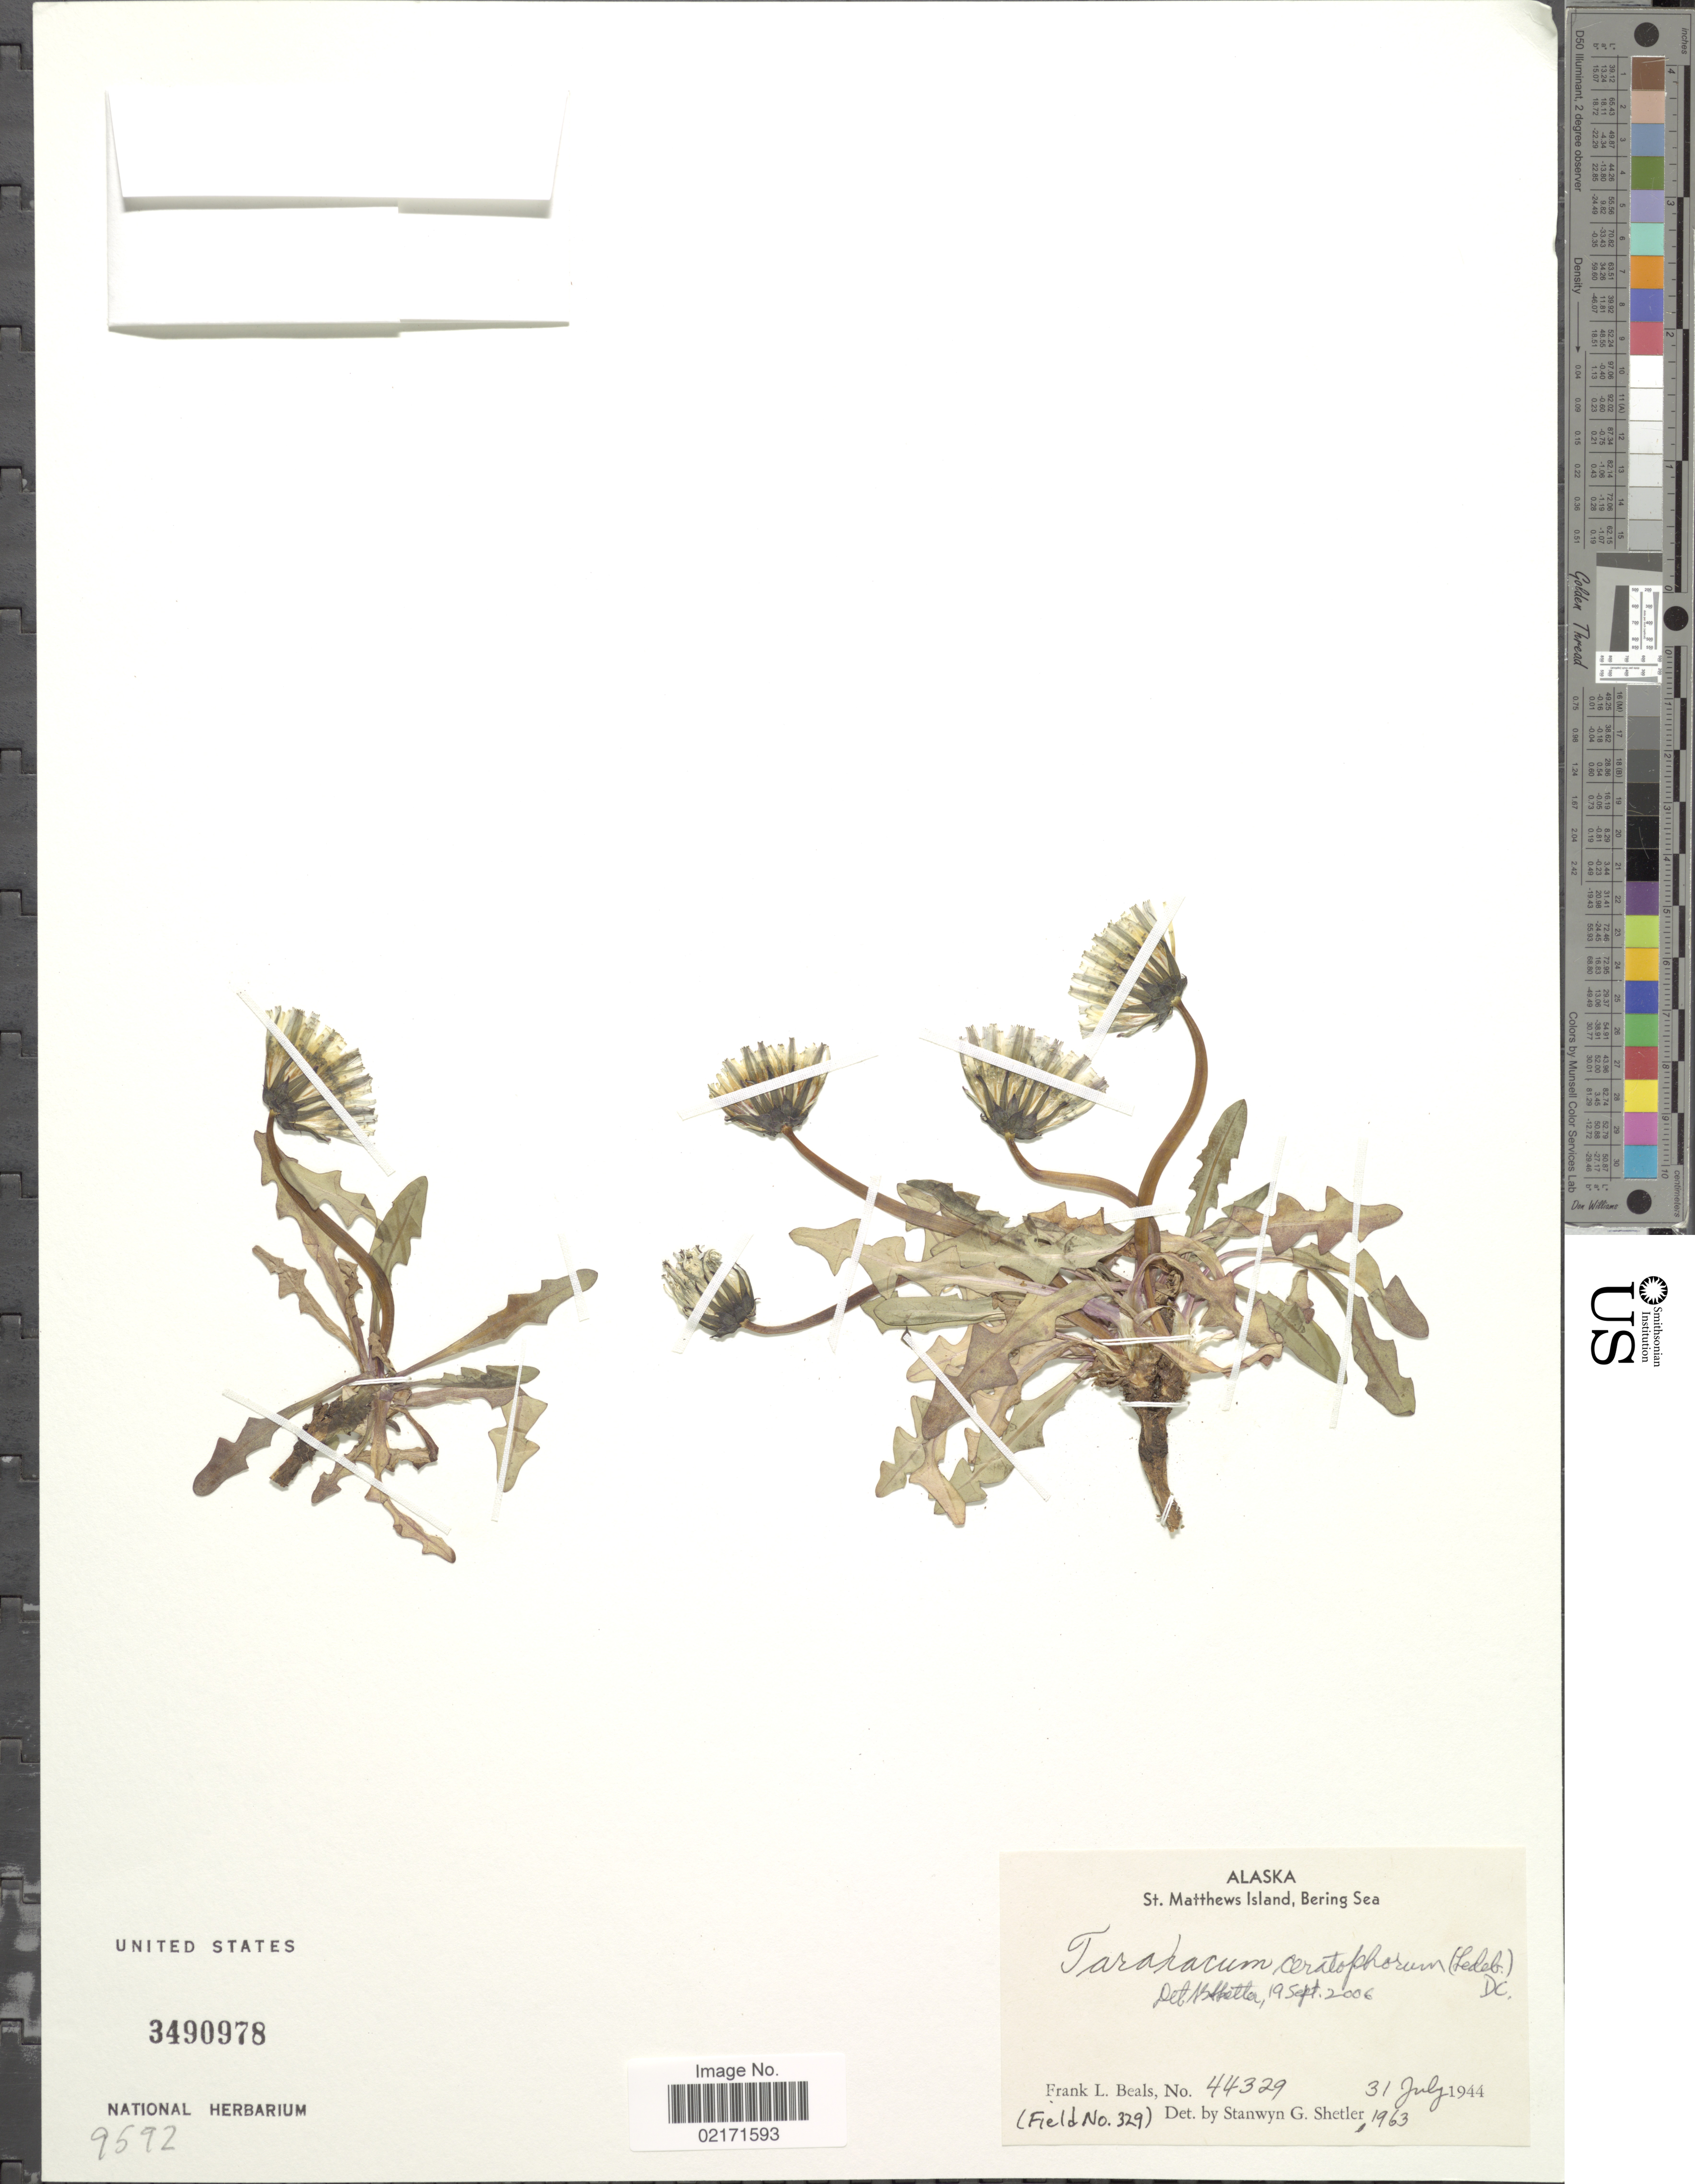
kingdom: Plantae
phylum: Tracheophyta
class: Magnoliopsida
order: Asterales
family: Asteraceae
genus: Taraxacum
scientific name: Taraxacum ceratophorum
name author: (Ledeb.) DC.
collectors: F. Beals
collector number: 44329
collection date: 1944-07-31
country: United States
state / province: Alaska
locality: St. Matthews Island, Bering Sea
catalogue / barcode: US 3490978